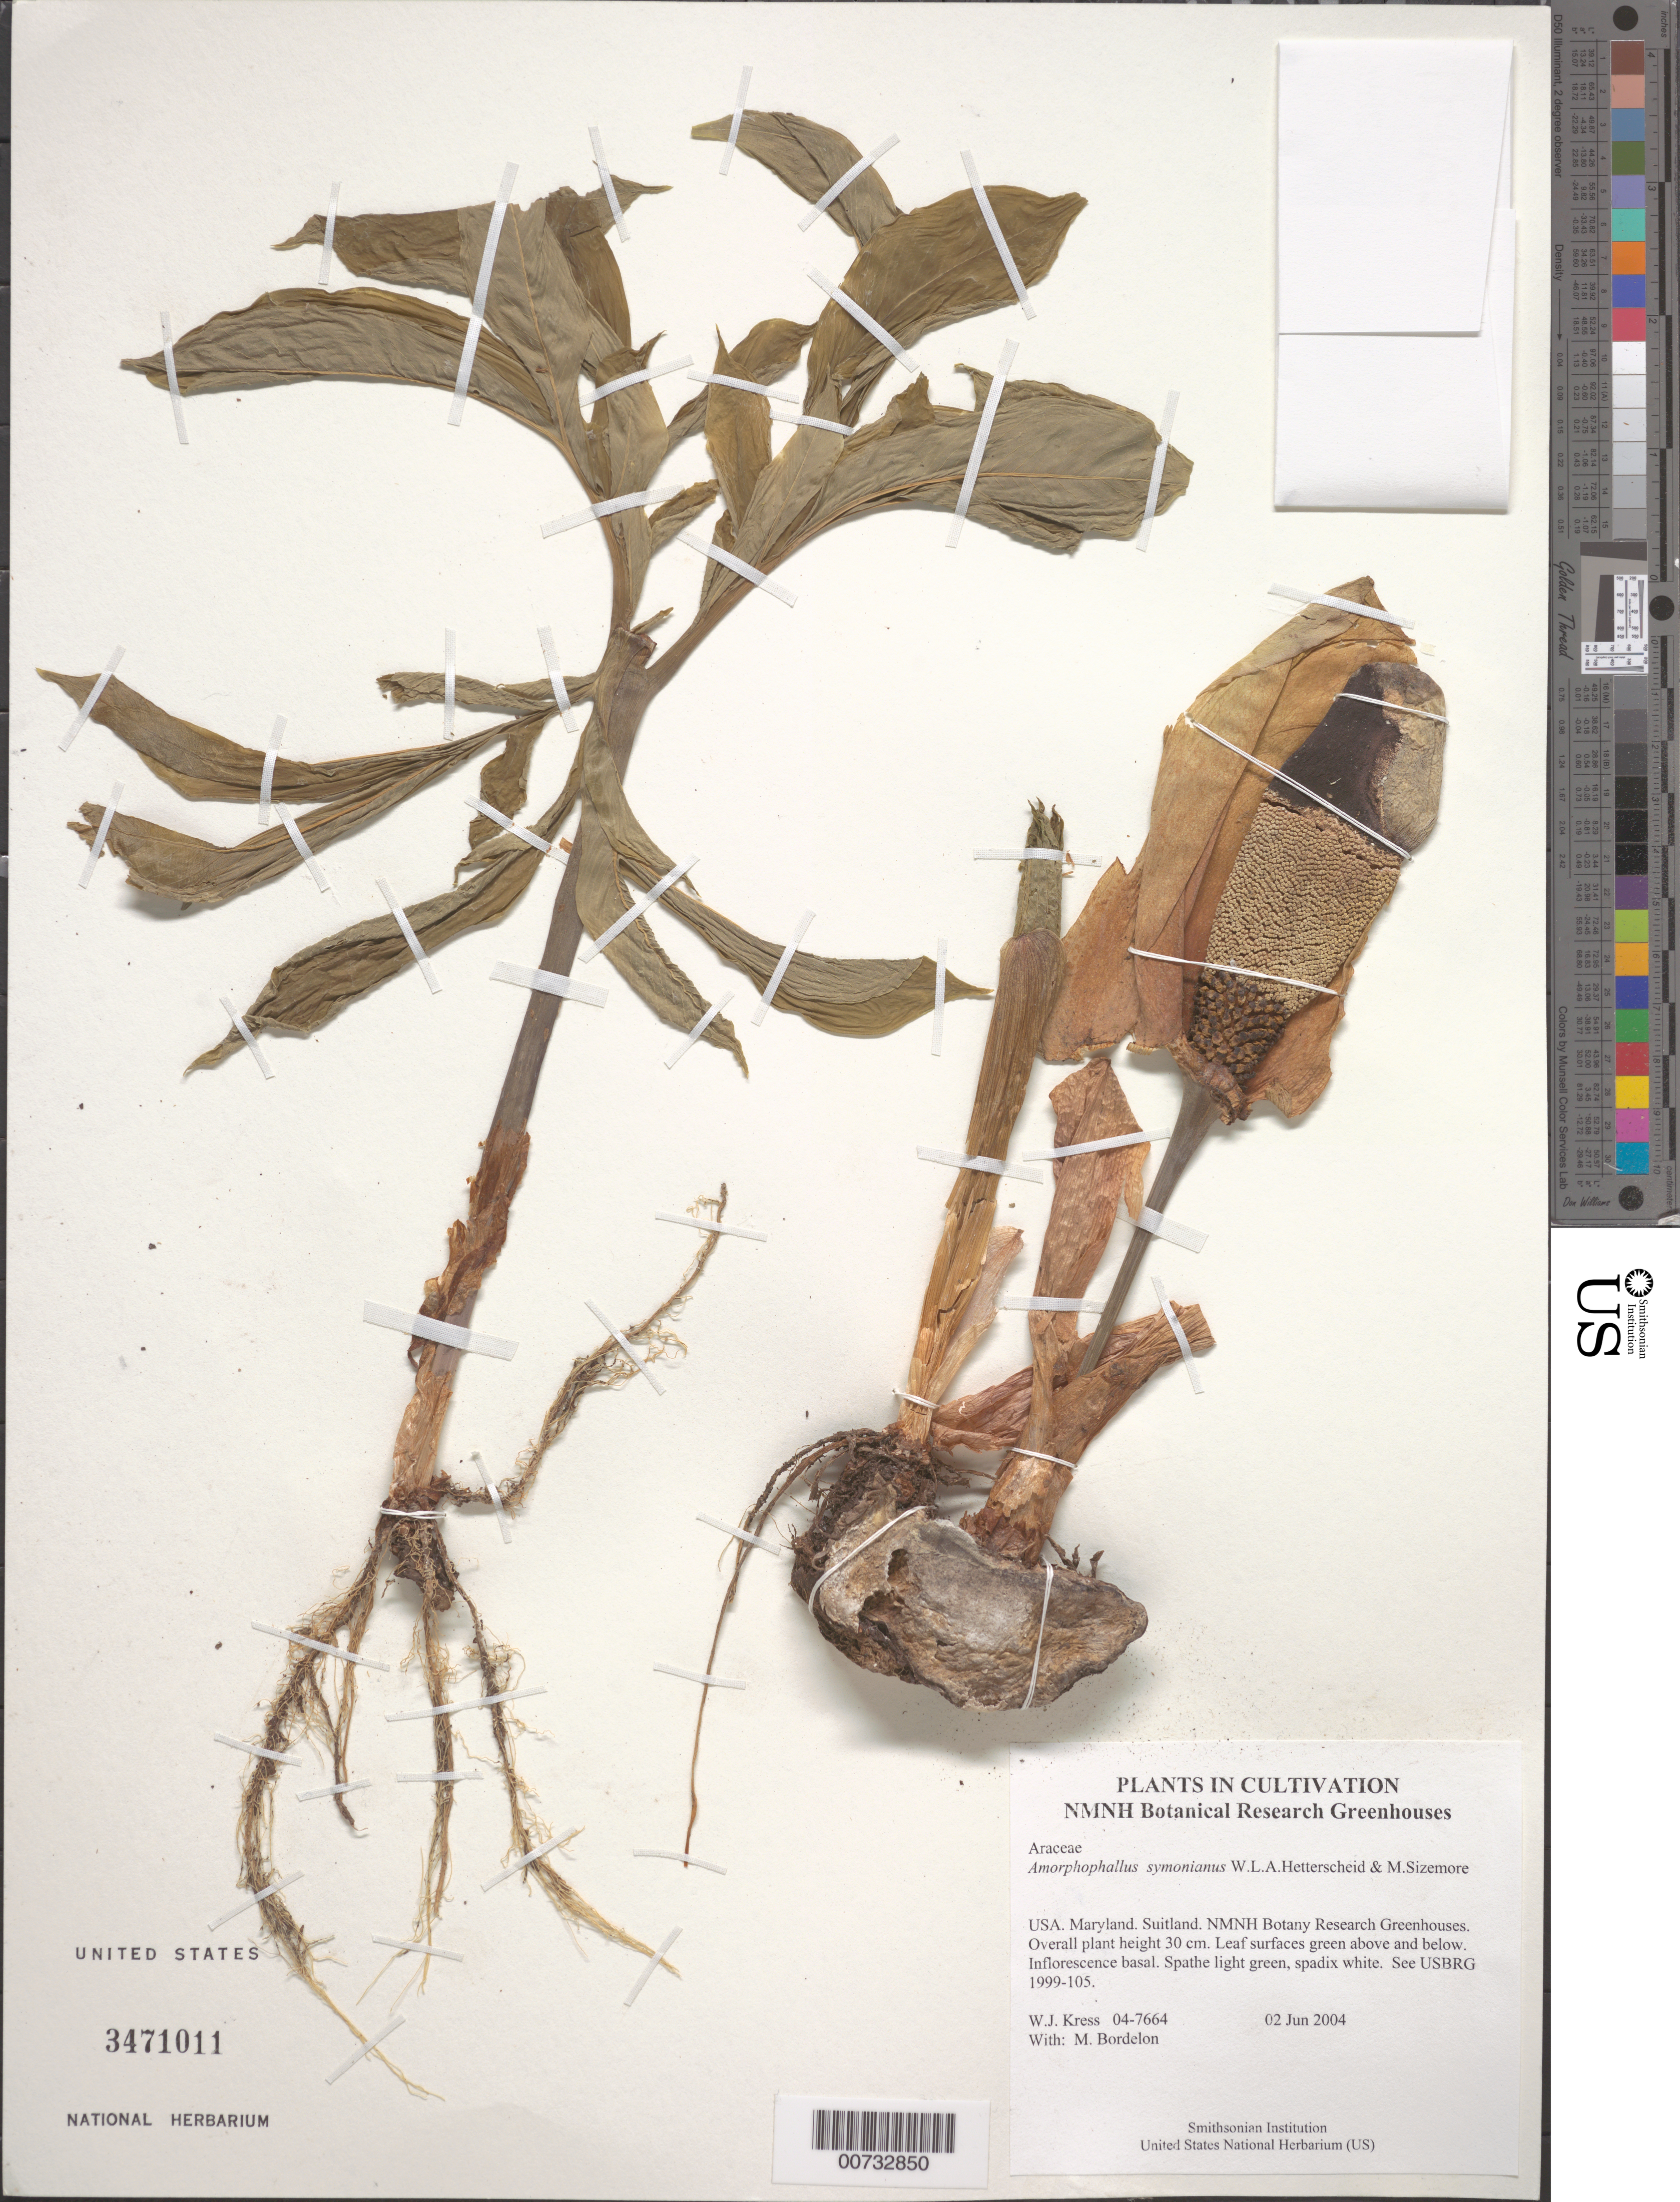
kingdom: Plantae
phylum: Tracheophyta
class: Liliopsida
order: Alismatales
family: Araceae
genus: Amorphophallus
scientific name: Amorphophallus symonianus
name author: Hett. & Sizemore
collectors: W. J. Kress & M. Bordelon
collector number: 04-7664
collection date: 2004-06-02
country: United States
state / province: Maryland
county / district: Prince George's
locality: NMNH Botany Research Greenhouses. Suitland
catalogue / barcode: US 3471011